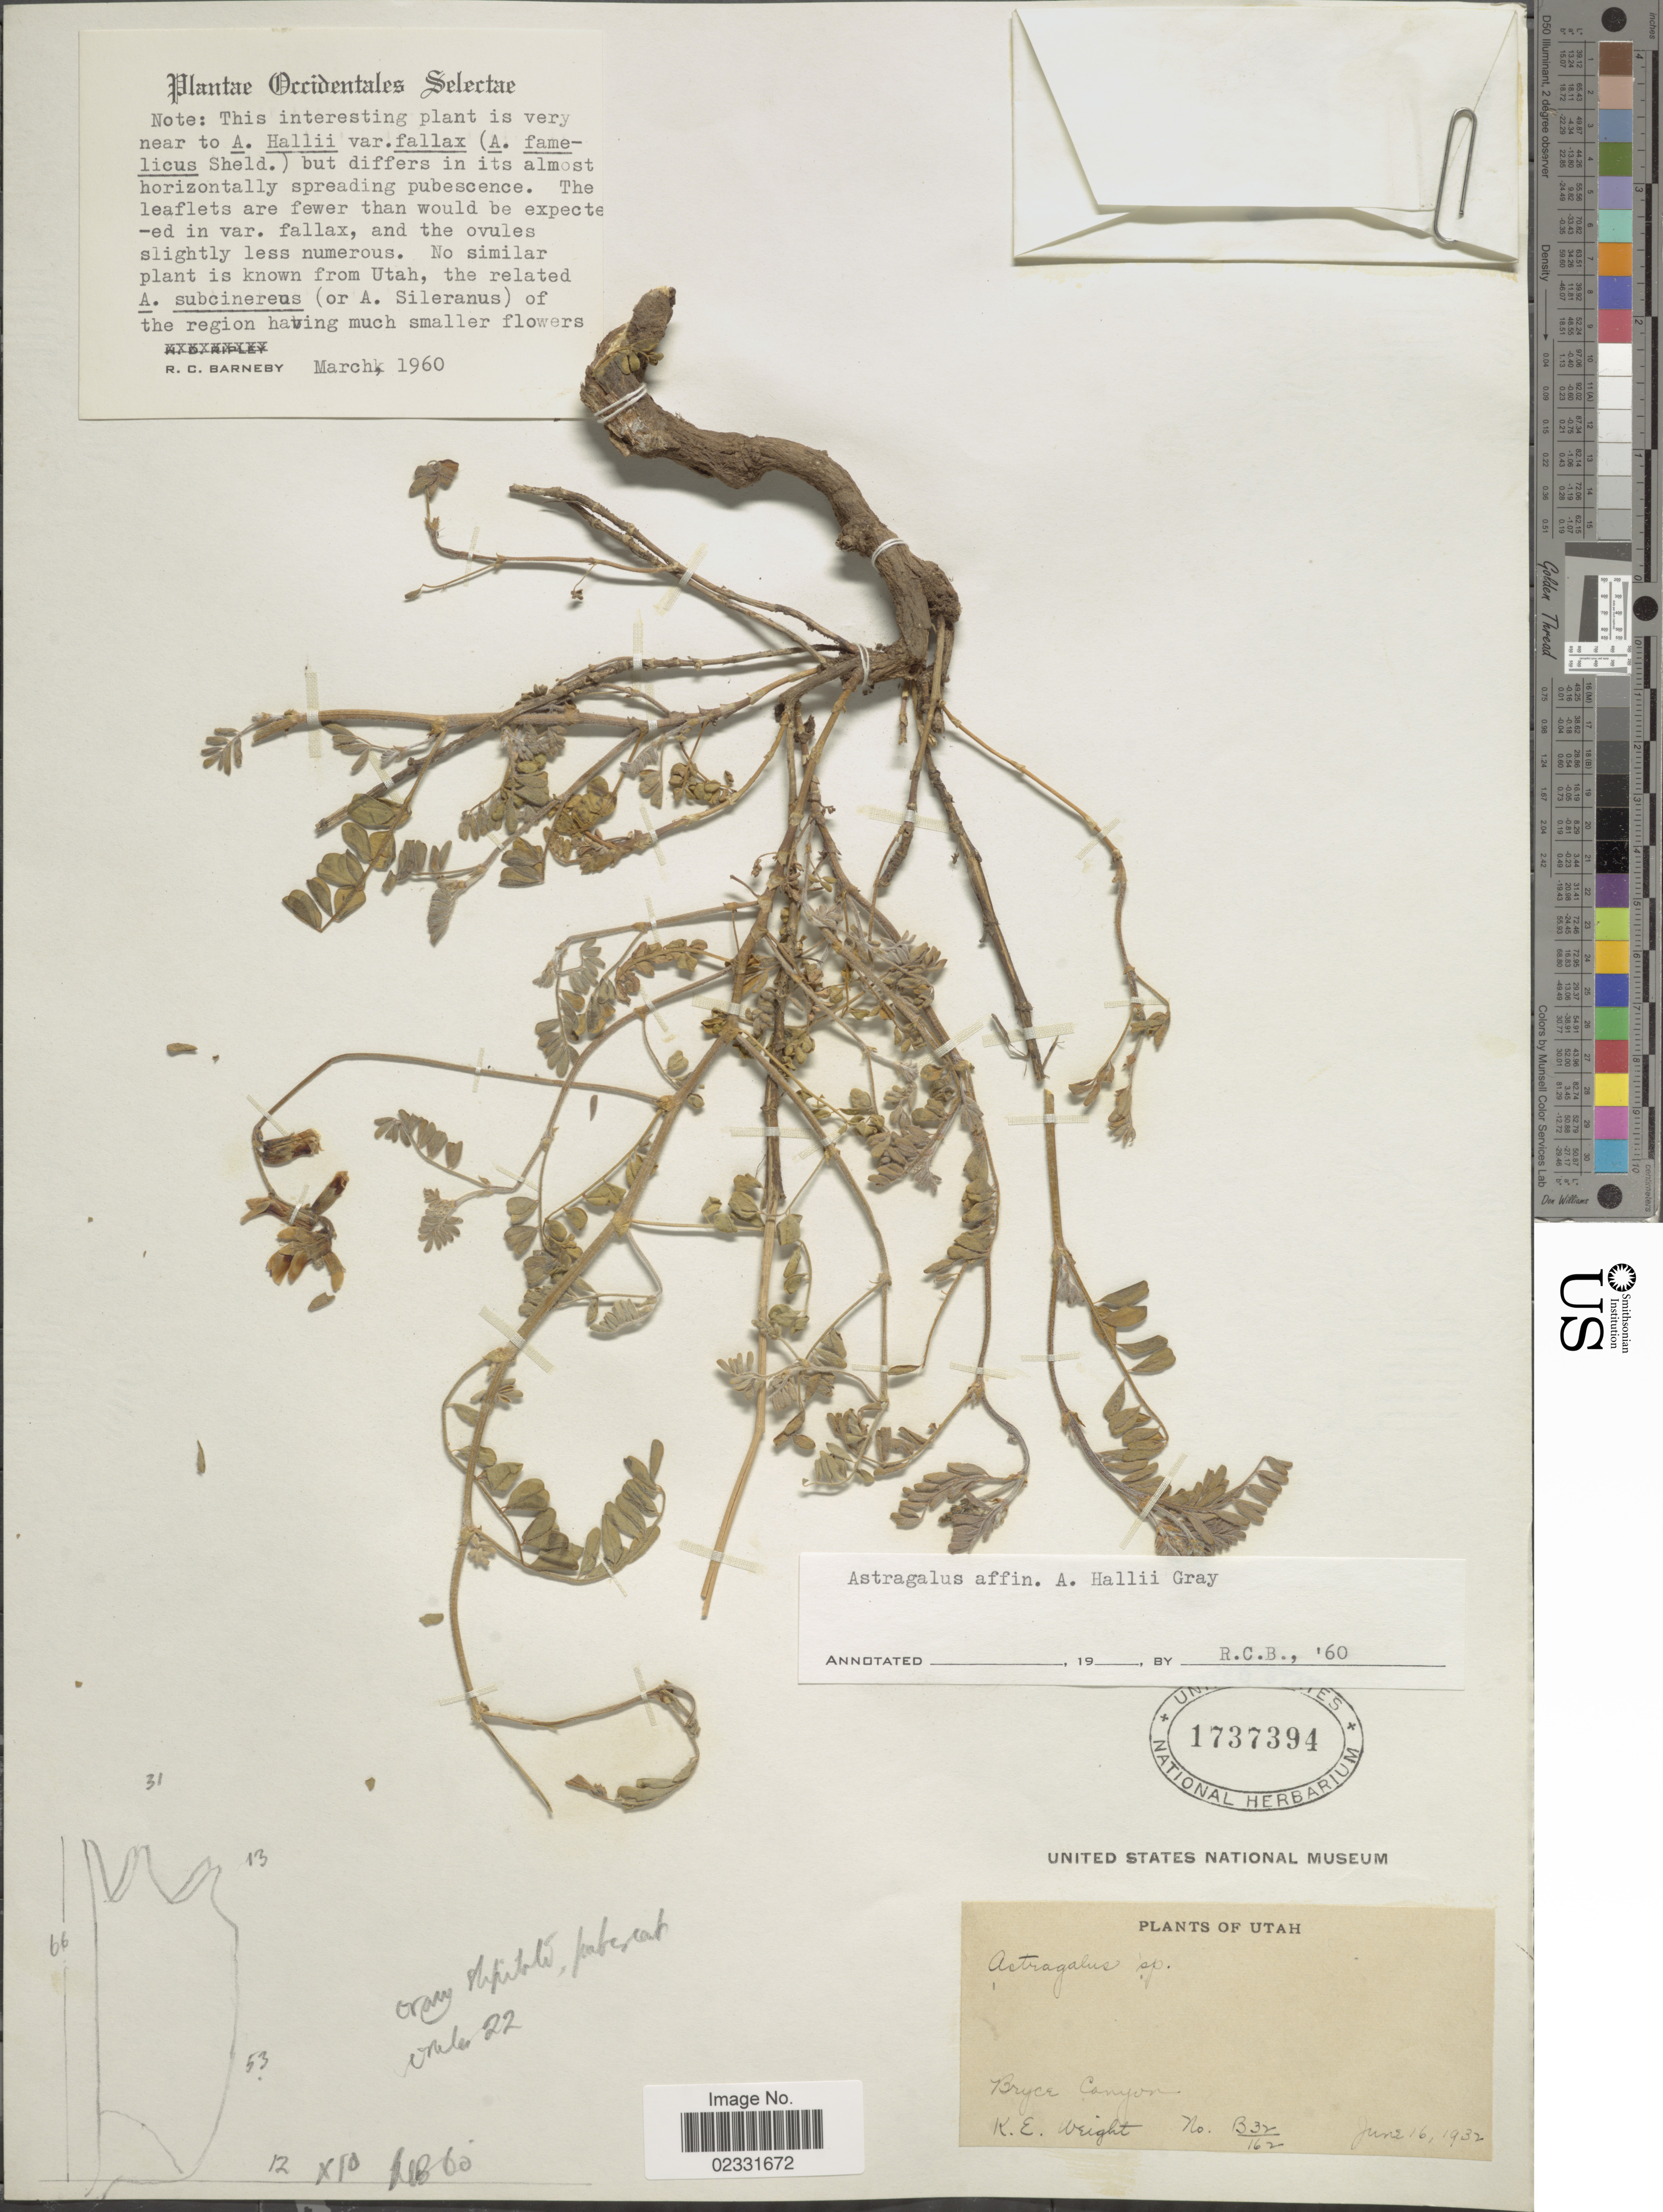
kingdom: Plantae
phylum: Tracheophyta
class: Magnoliopsida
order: Fabales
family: Fabaceae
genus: Astragalus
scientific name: Astragalus hallii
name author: A. Gray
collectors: K. Weight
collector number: B32/162*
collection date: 1932-06-16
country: United States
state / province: Utah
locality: Bryce Canyon.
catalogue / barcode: US 1737394